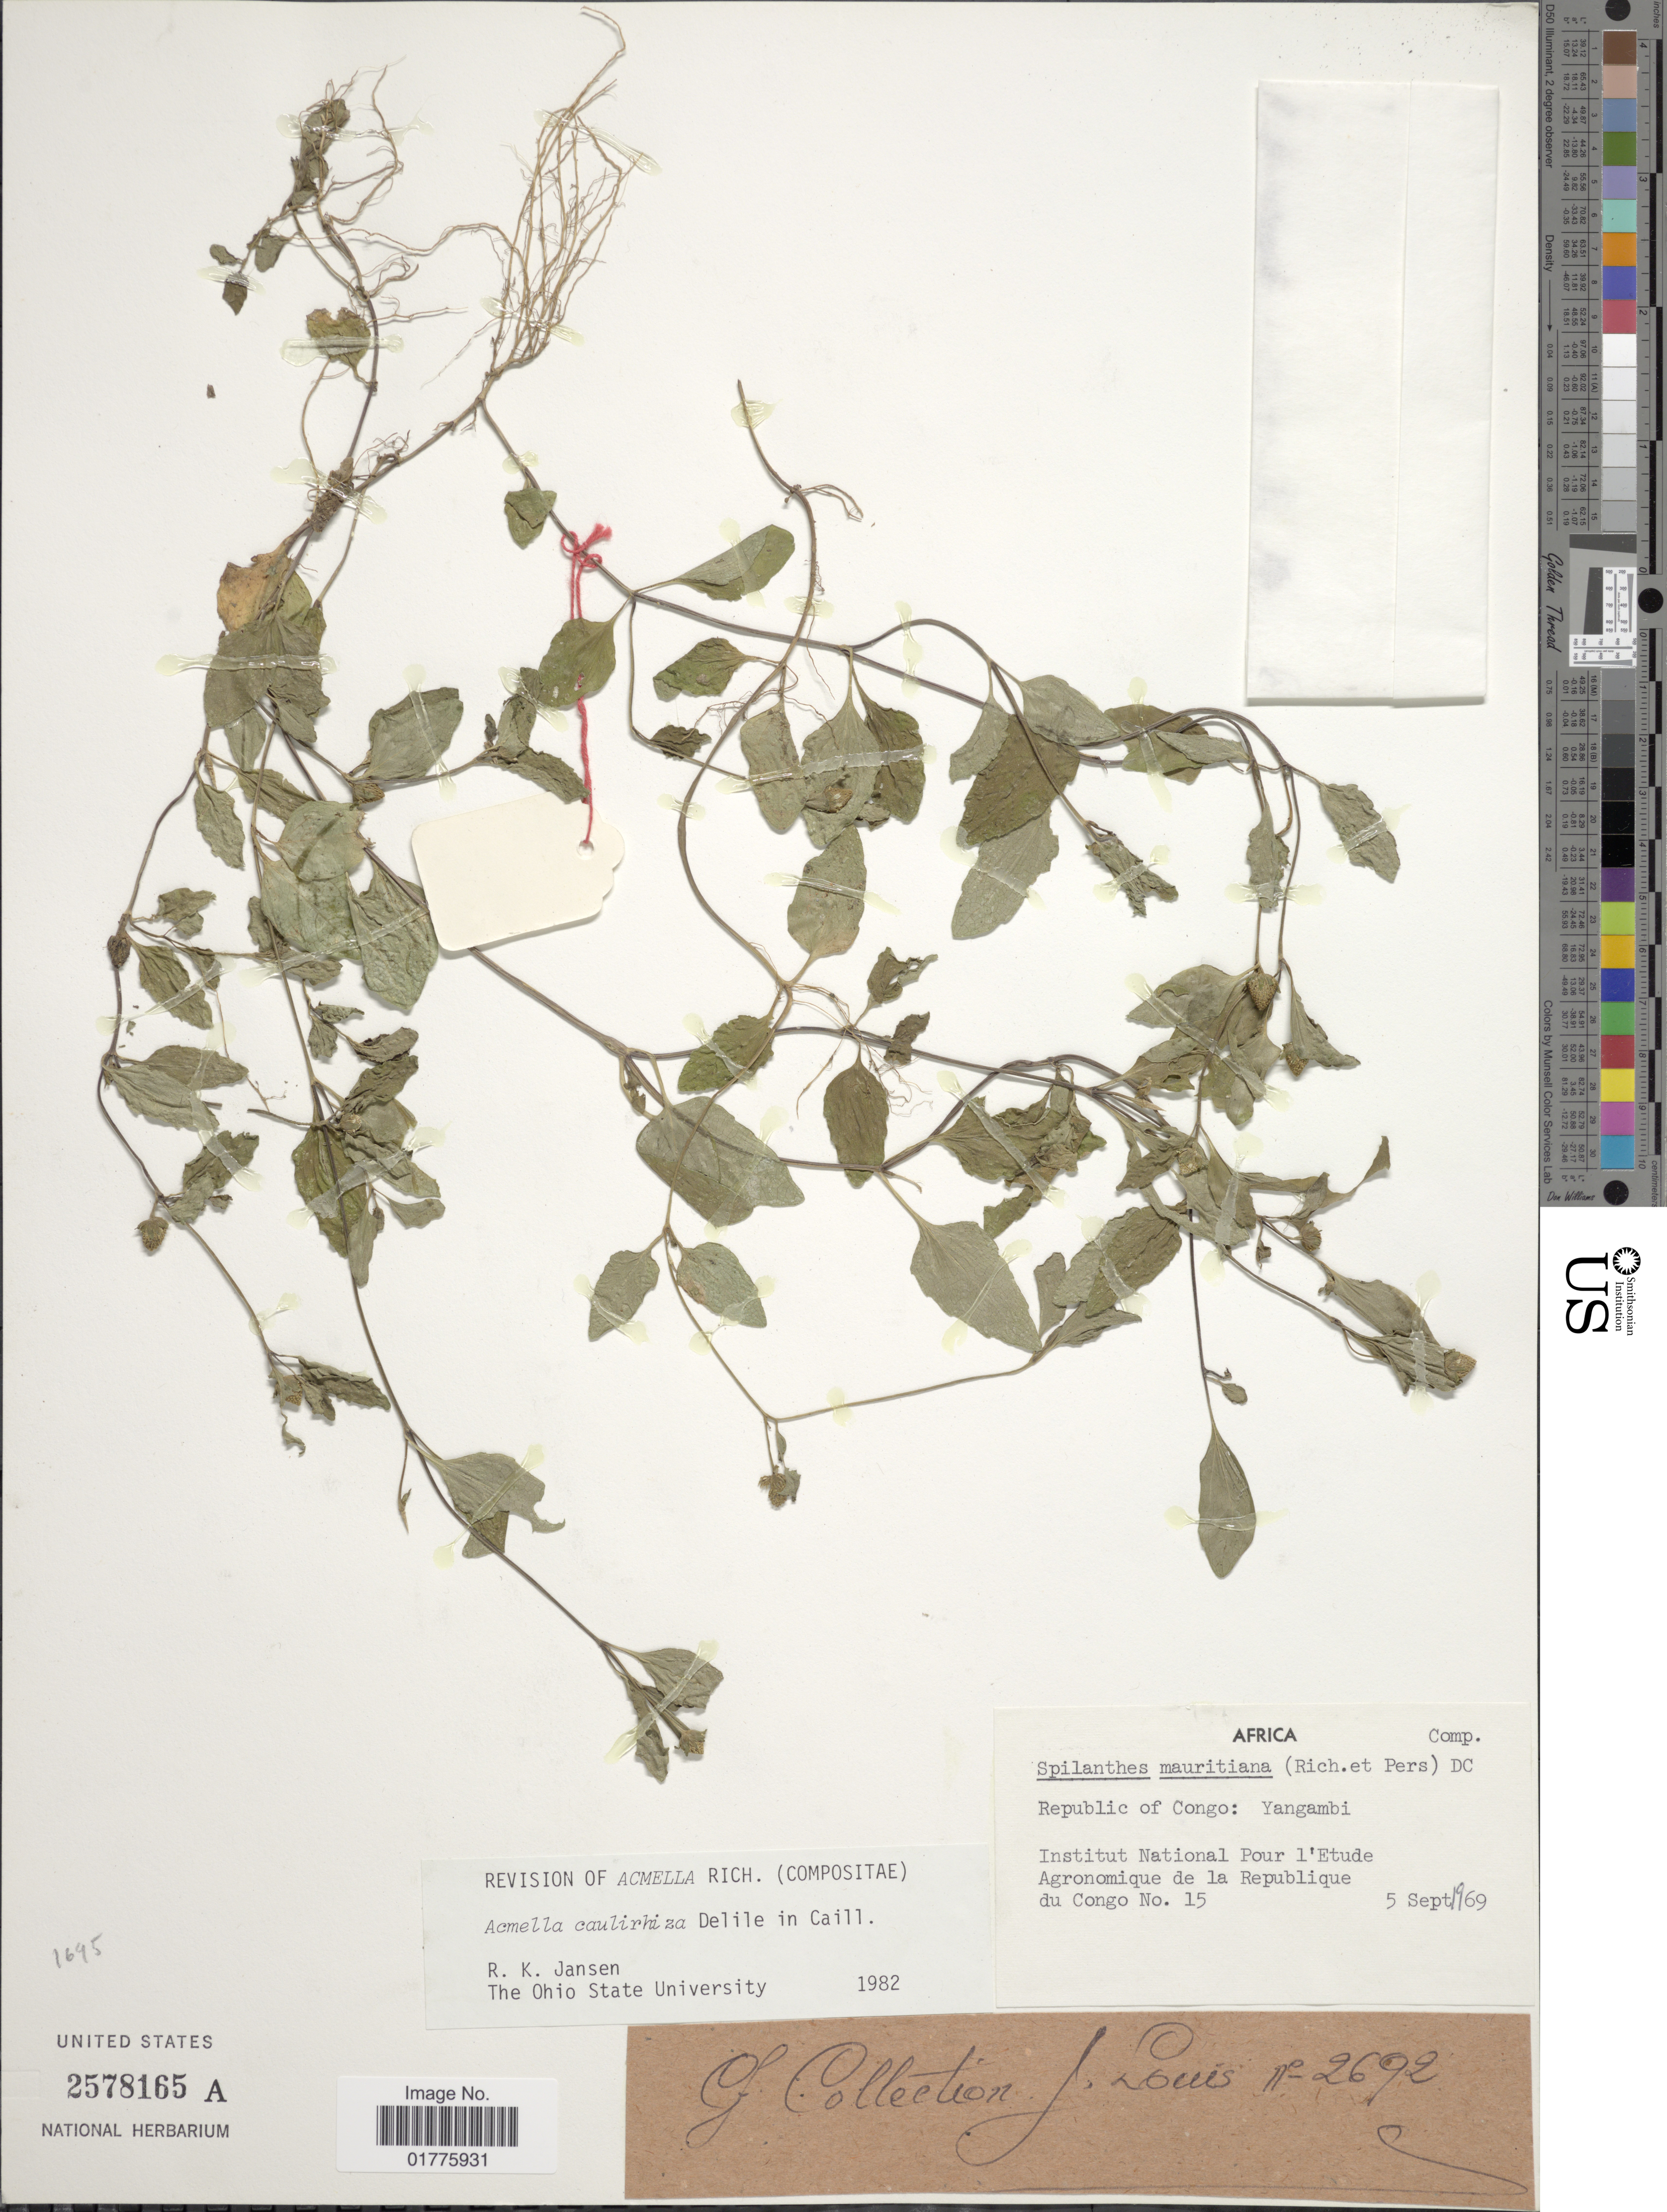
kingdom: Plantae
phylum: Tracheophyta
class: Magnoliopsida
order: Asterales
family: Asteraceae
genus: Acmella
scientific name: Acmella caulirhiza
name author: Delile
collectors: J. Louis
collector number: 15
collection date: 1969-09-05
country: Congo, Republic of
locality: Republic of Congo: Yangambi, Institut National Pour I'Etude Agronomique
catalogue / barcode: US 2578165A